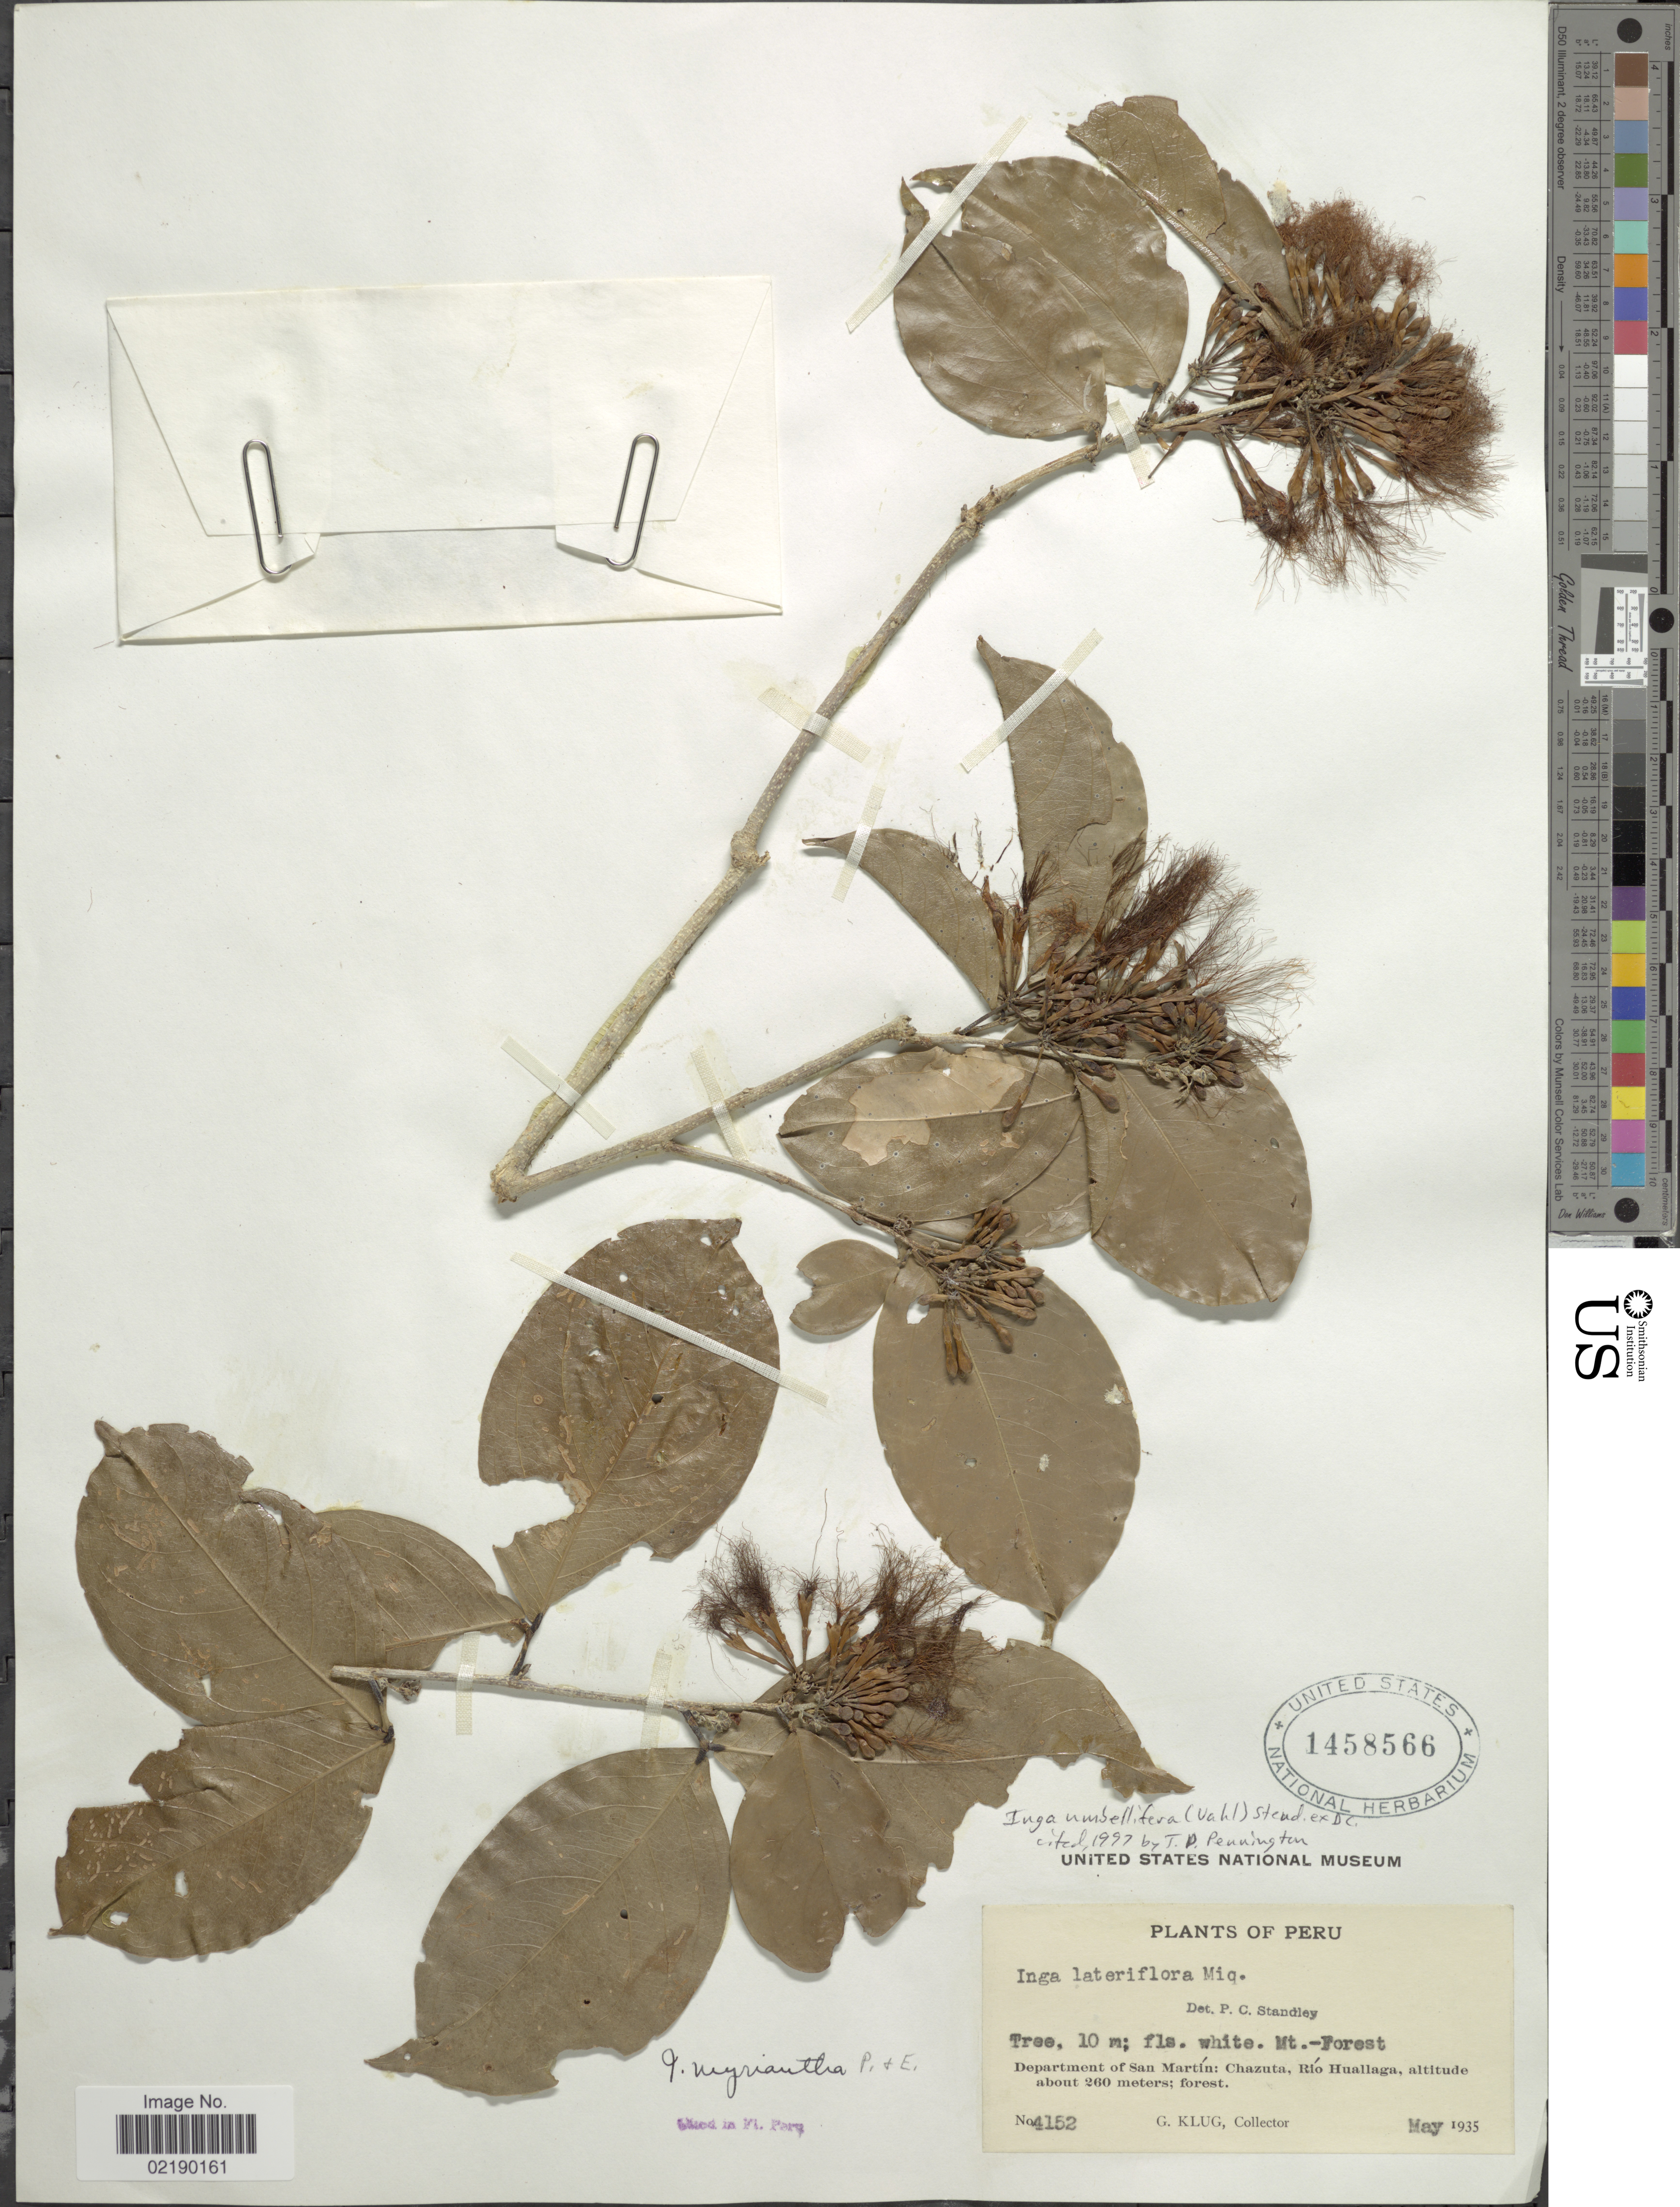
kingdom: Plantae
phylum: Tracheophyta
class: Magnoliopsida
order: Fabales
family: Fabaceae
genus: Inga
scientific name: Inga umbellifera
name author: (Vahl) Steud. ex DC.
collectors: G. Klug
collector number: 4152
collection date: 1935-05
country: Peru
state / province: San Martín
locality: Chazuta, Rio Huallaga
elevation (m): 260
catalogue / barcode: US 1458566